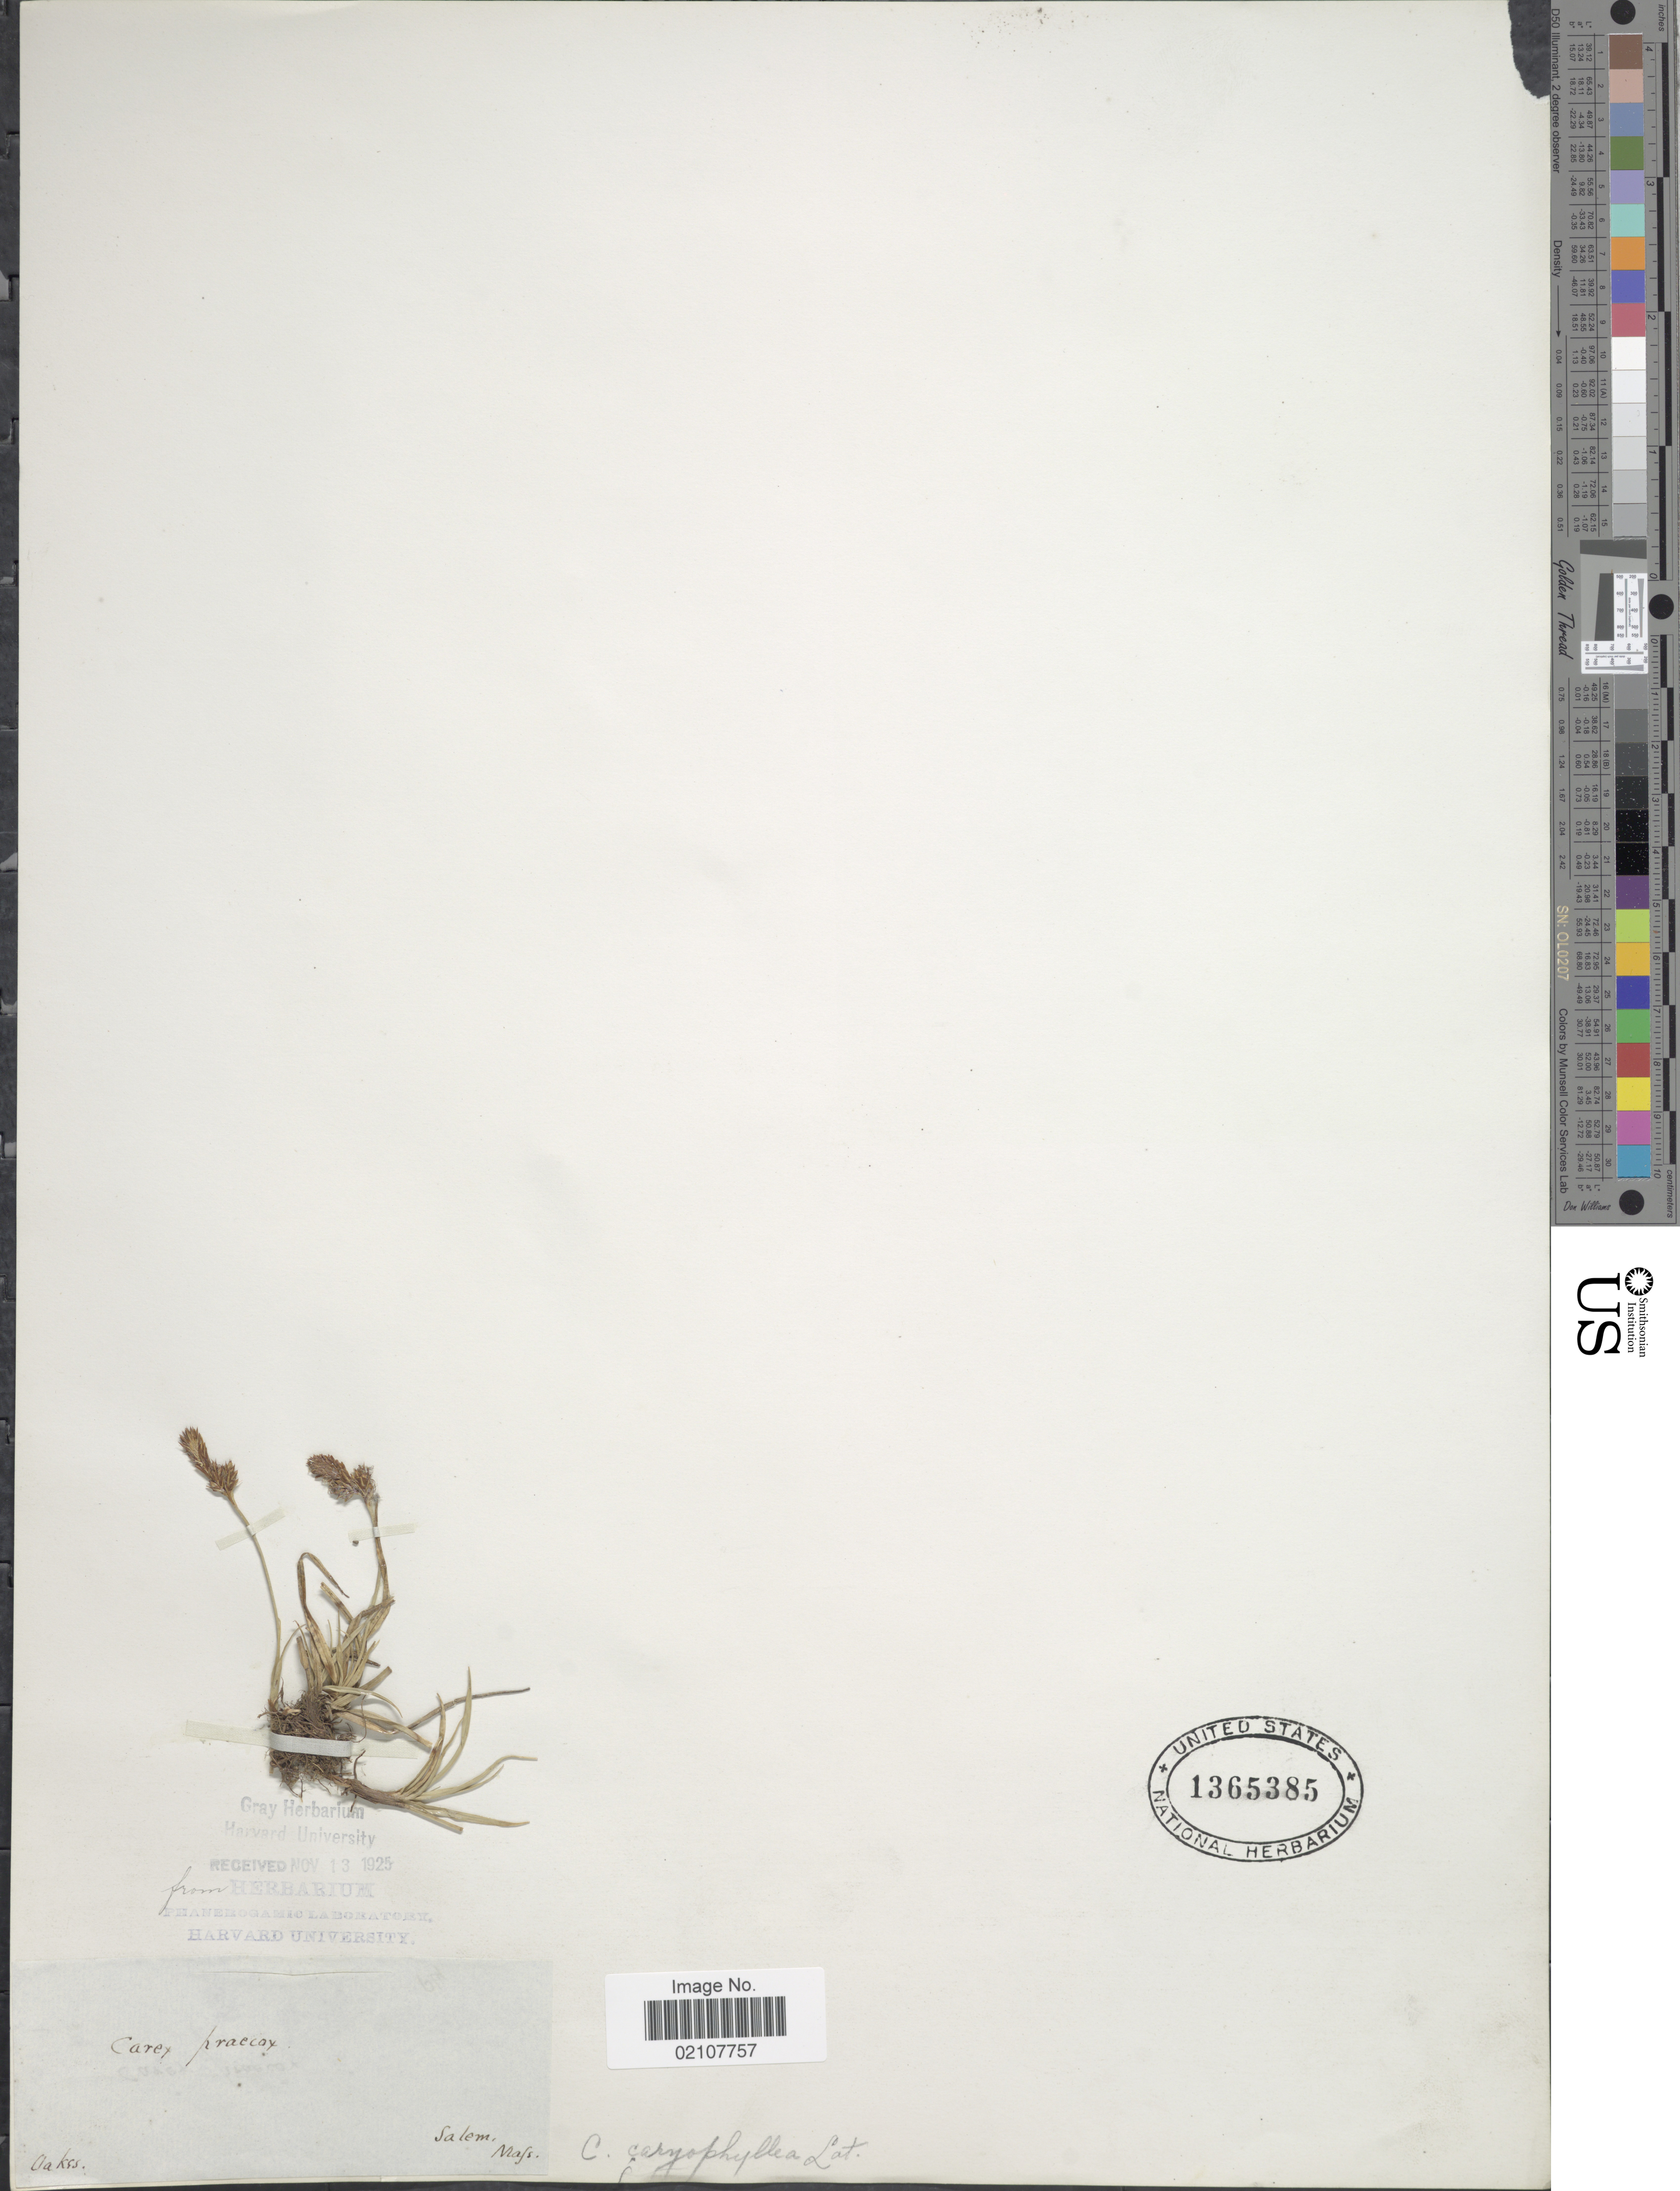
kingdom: Plantae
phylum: Tracheophyta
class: Liliopsida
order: Poales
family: Cyperaceae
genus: Carex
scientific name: Carex caryophyllea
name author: Latourr.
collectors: -. Oakes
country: United States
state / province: Massachusetts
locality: Salem, Mass.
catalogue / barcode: US 1365385